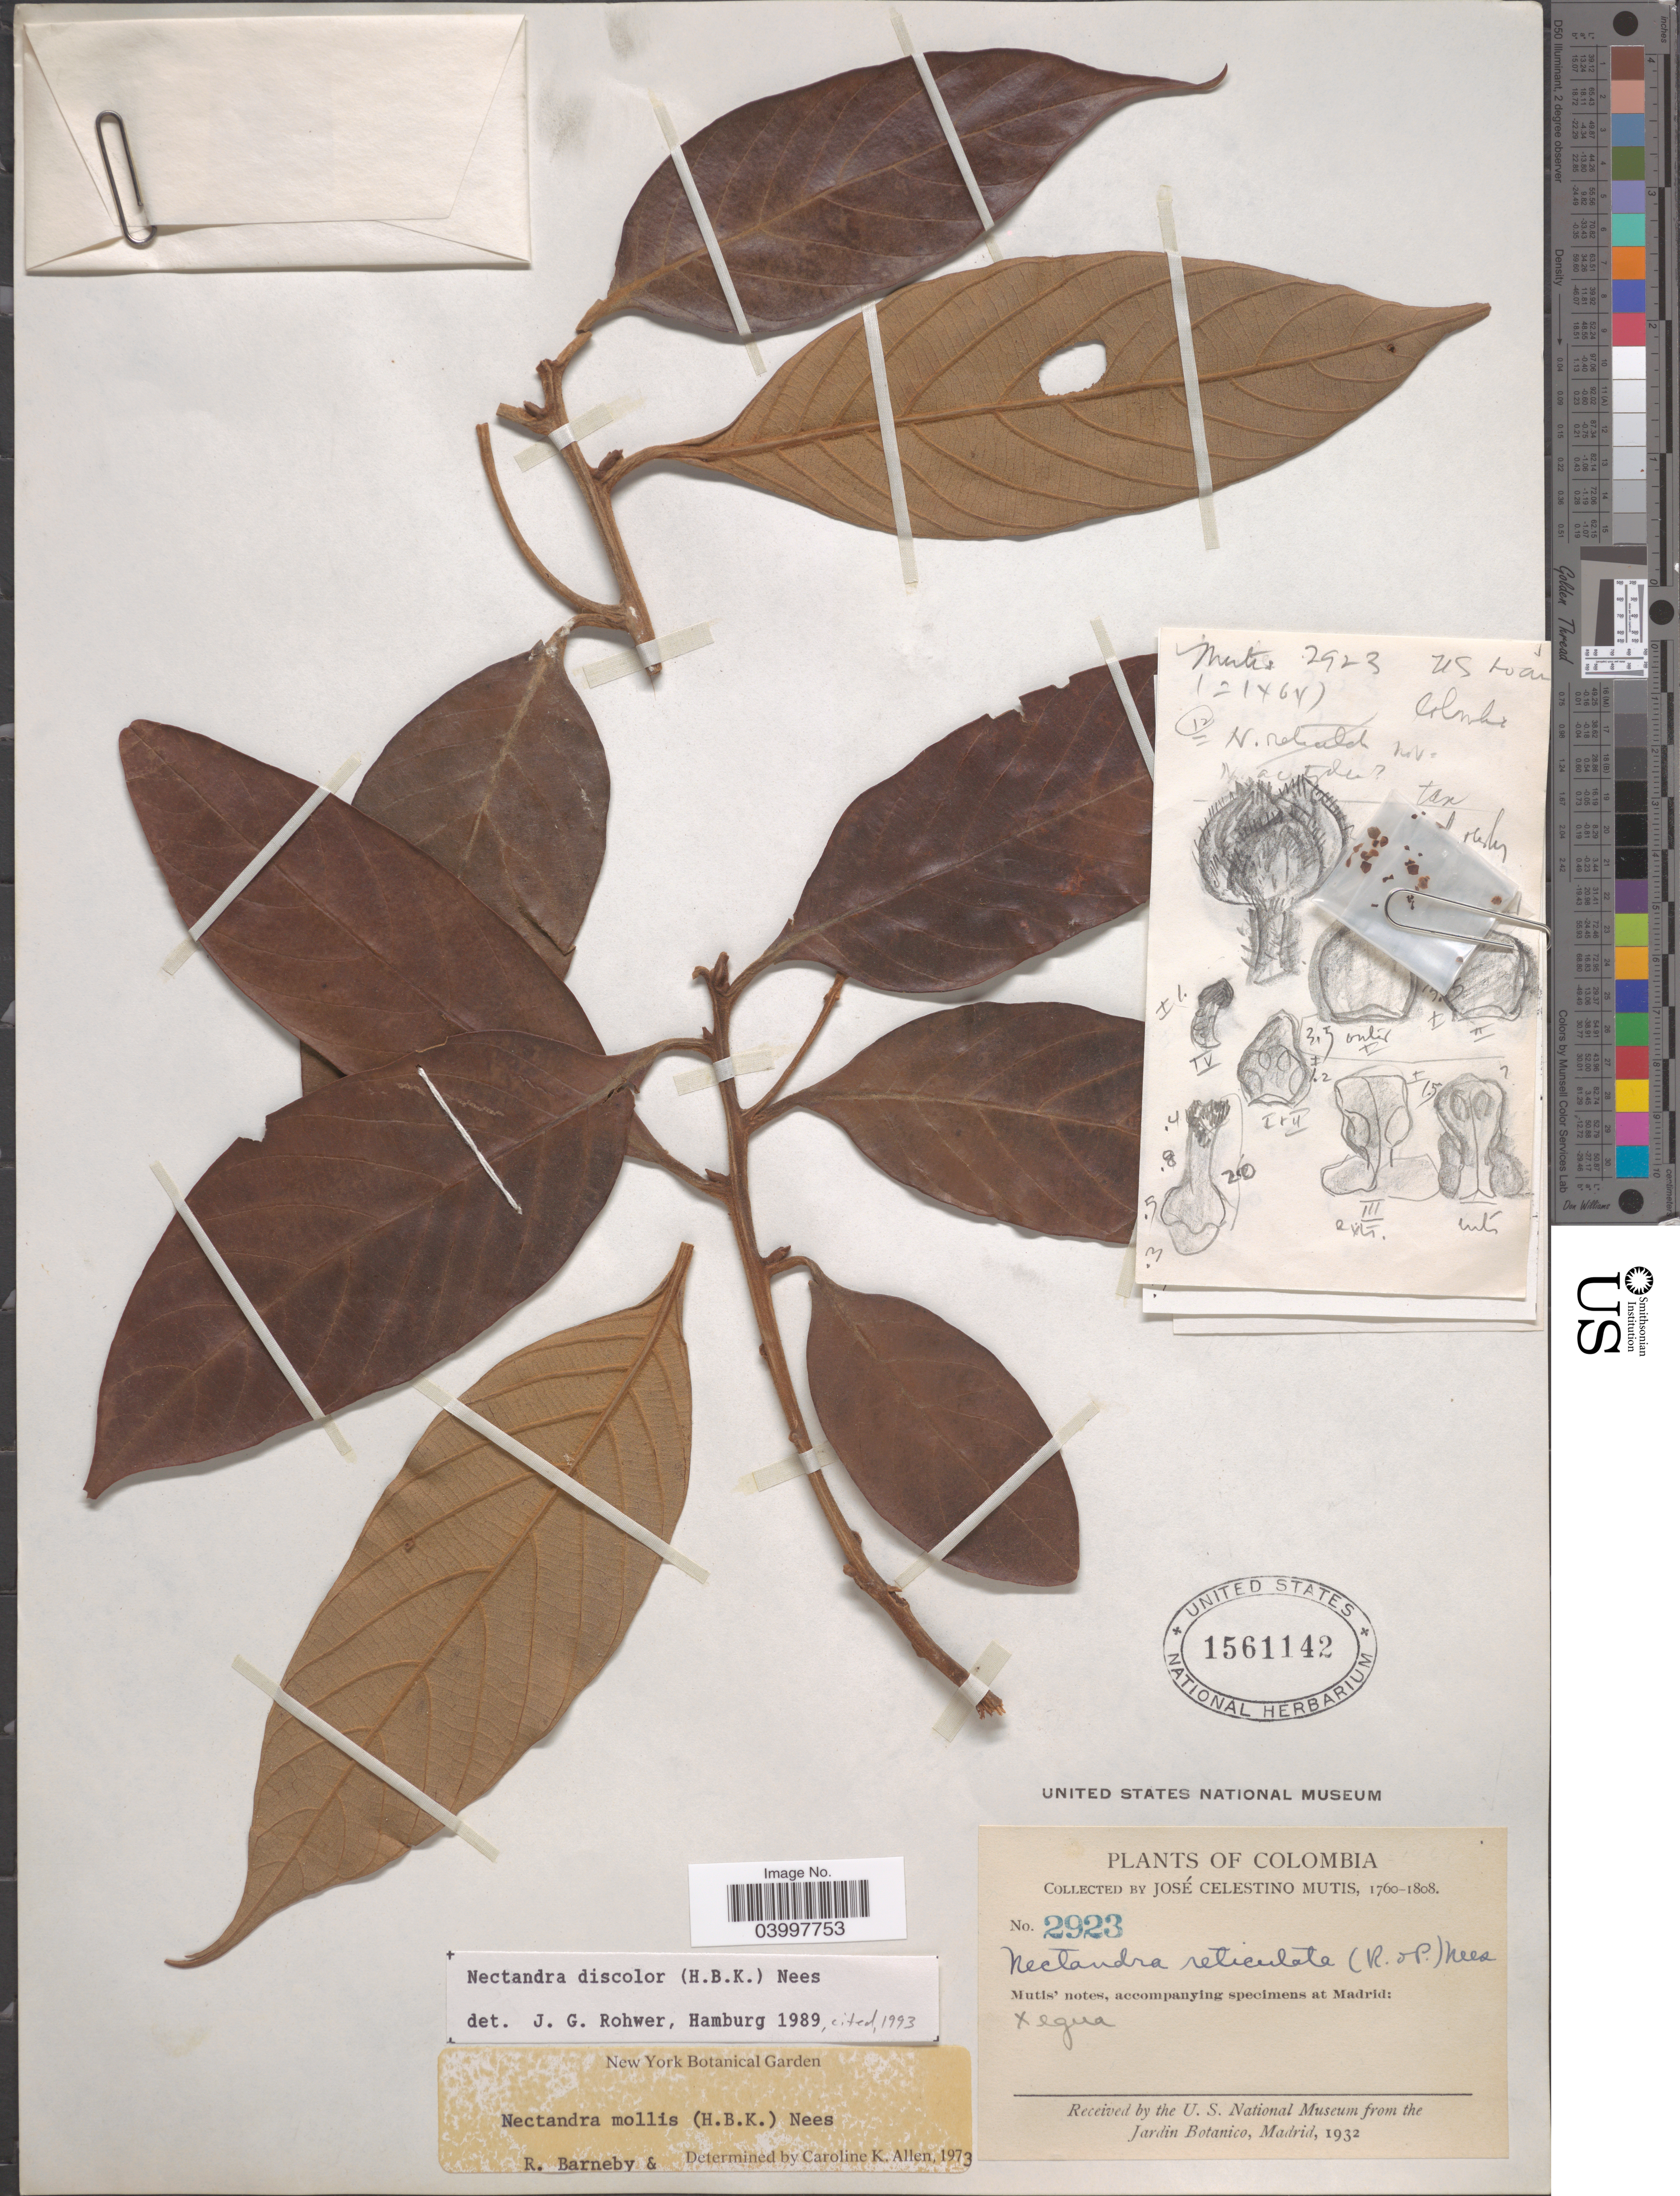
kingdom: Plantae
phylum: Tracheophyta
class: Magnoliopsida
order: Laurales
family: Lauraceae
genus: Ocotea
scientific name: Ocotea discolor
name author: (Kunth & Nees) Nees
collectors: J. C. B. Mutis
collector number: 2923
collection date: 1760/1808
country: Colombia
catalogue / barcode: US 1561142